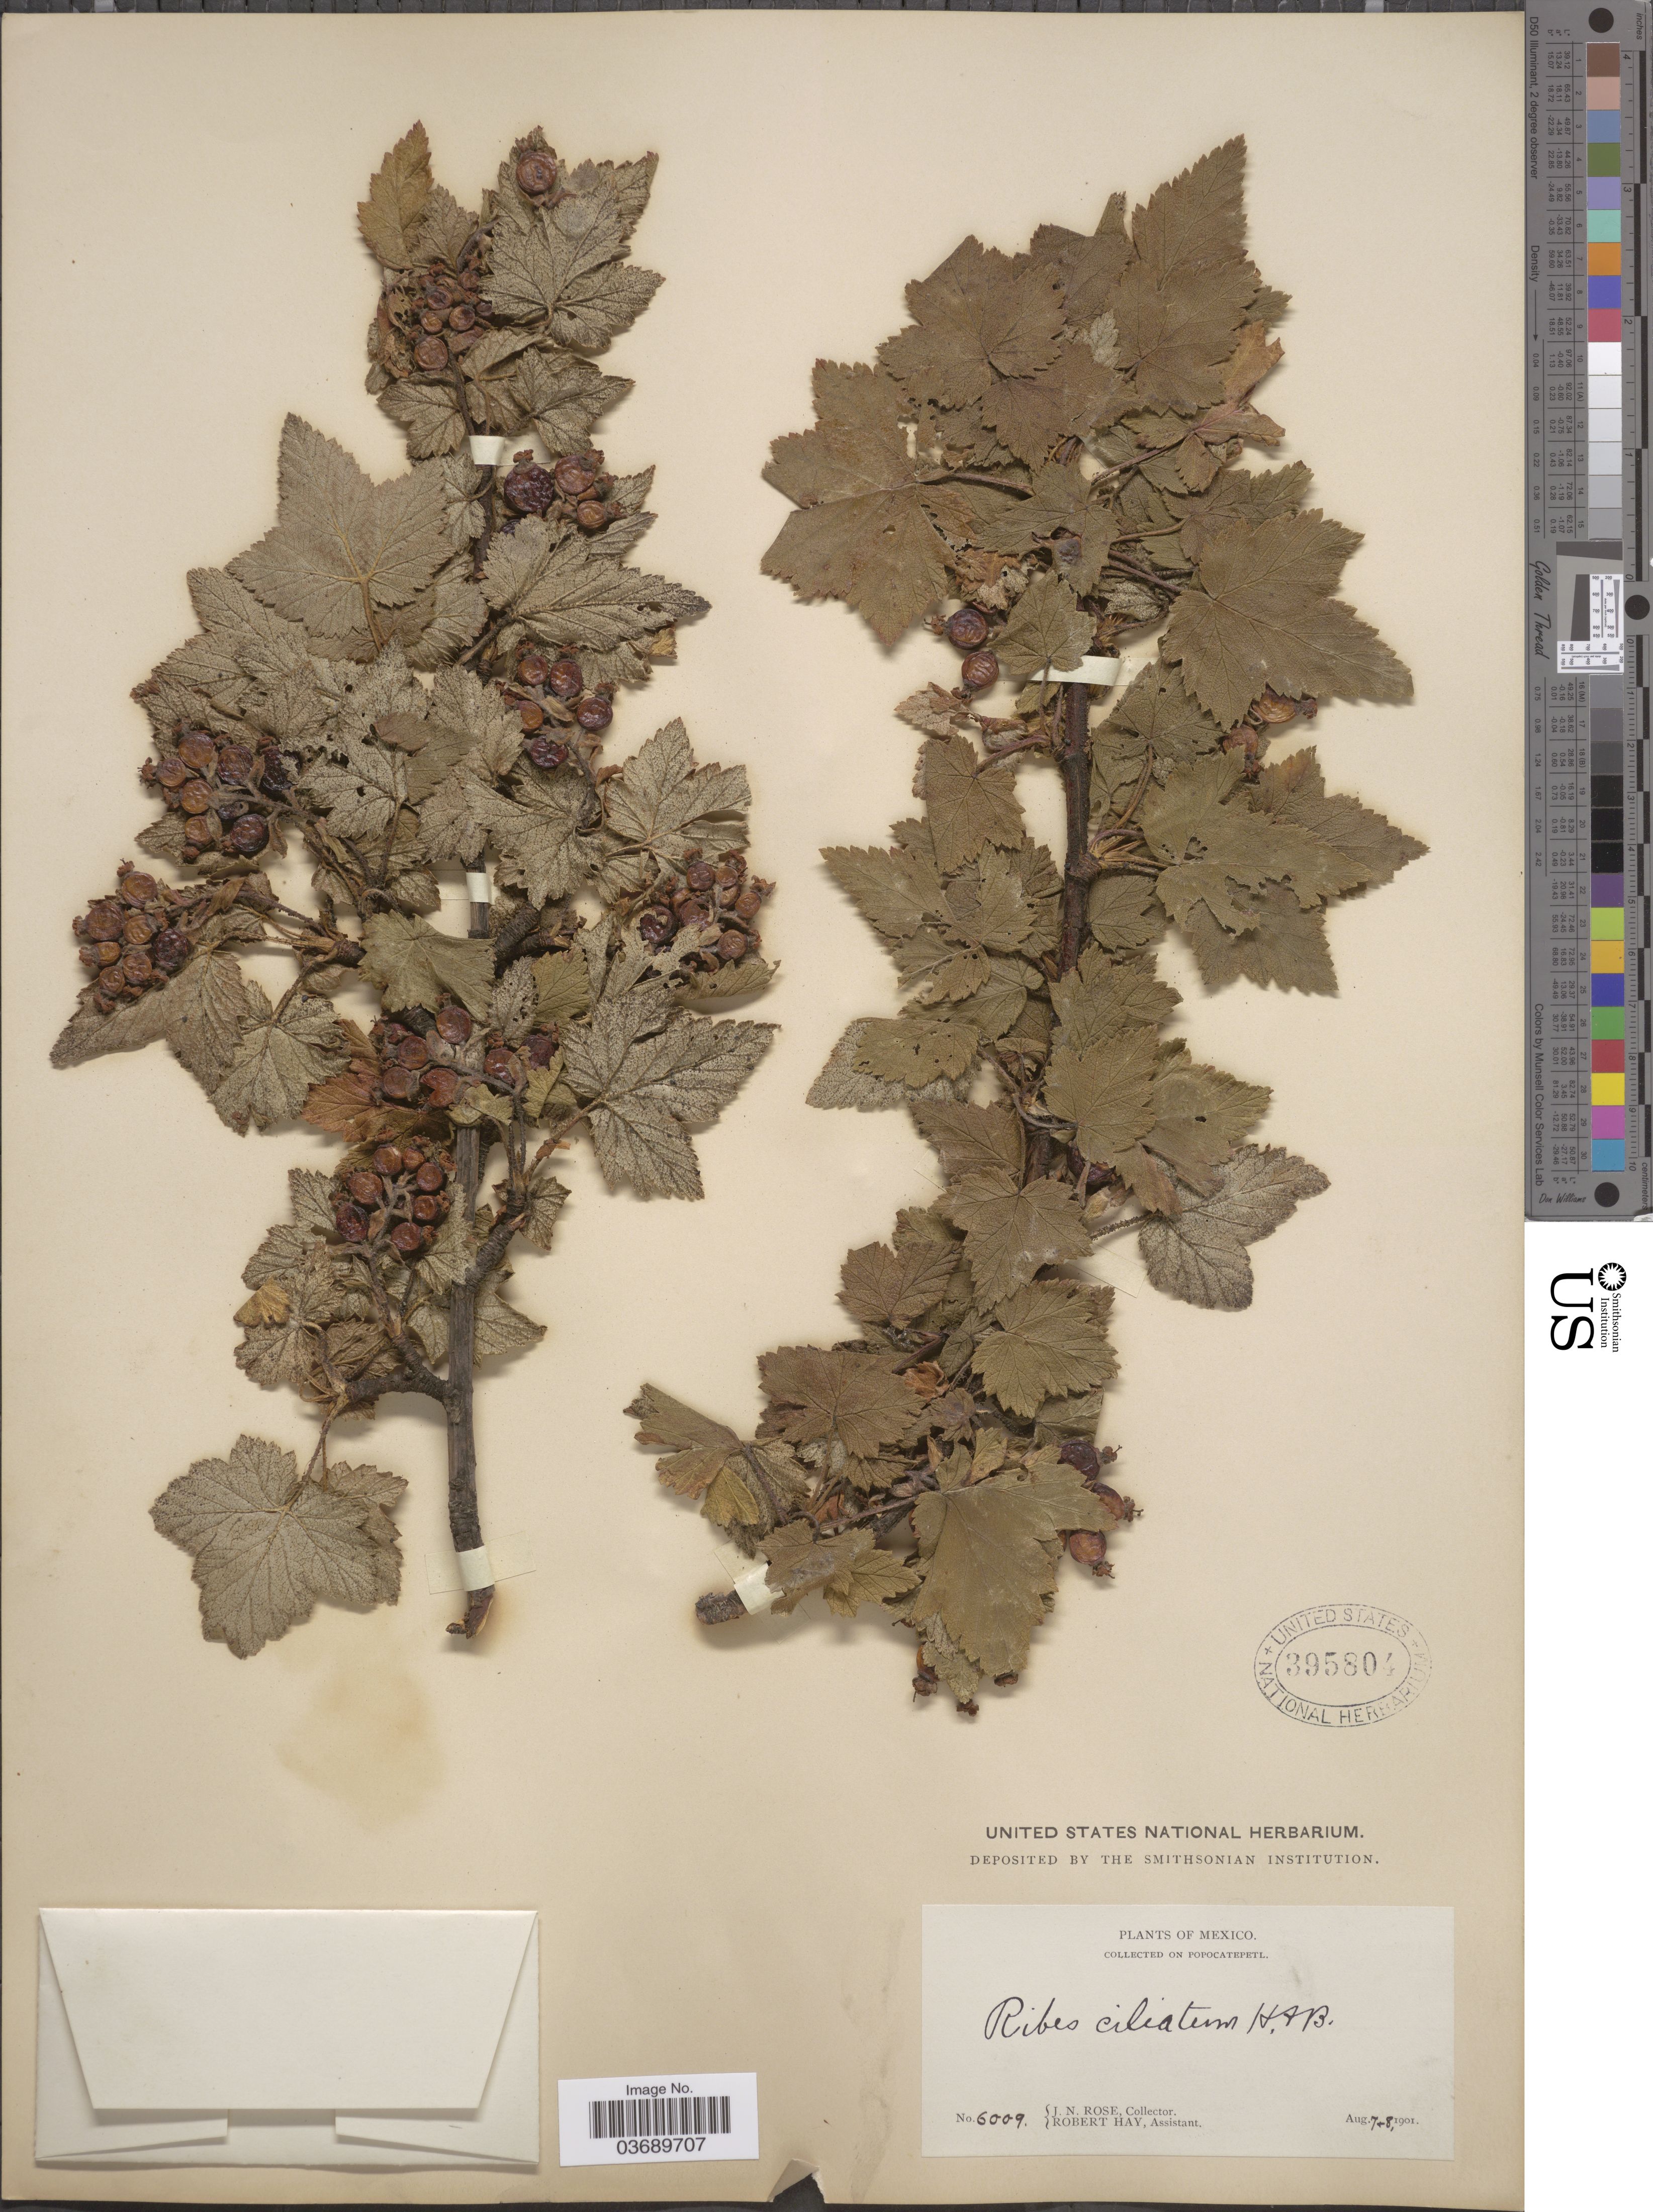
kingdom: Plantae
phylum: Tracheophyta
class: Magnoliopsida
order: Saxifragales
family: Grossulariaceae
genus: Ribes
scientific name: Ribes ciliatum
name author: Humb. & Bonpl. ex Roem. & Schult.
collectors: J. N. Rose & R. Hay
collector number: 6009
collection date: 1901-08-07/1901-08-08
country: Mexico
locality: Popocatepetl.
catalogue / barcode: US 395804